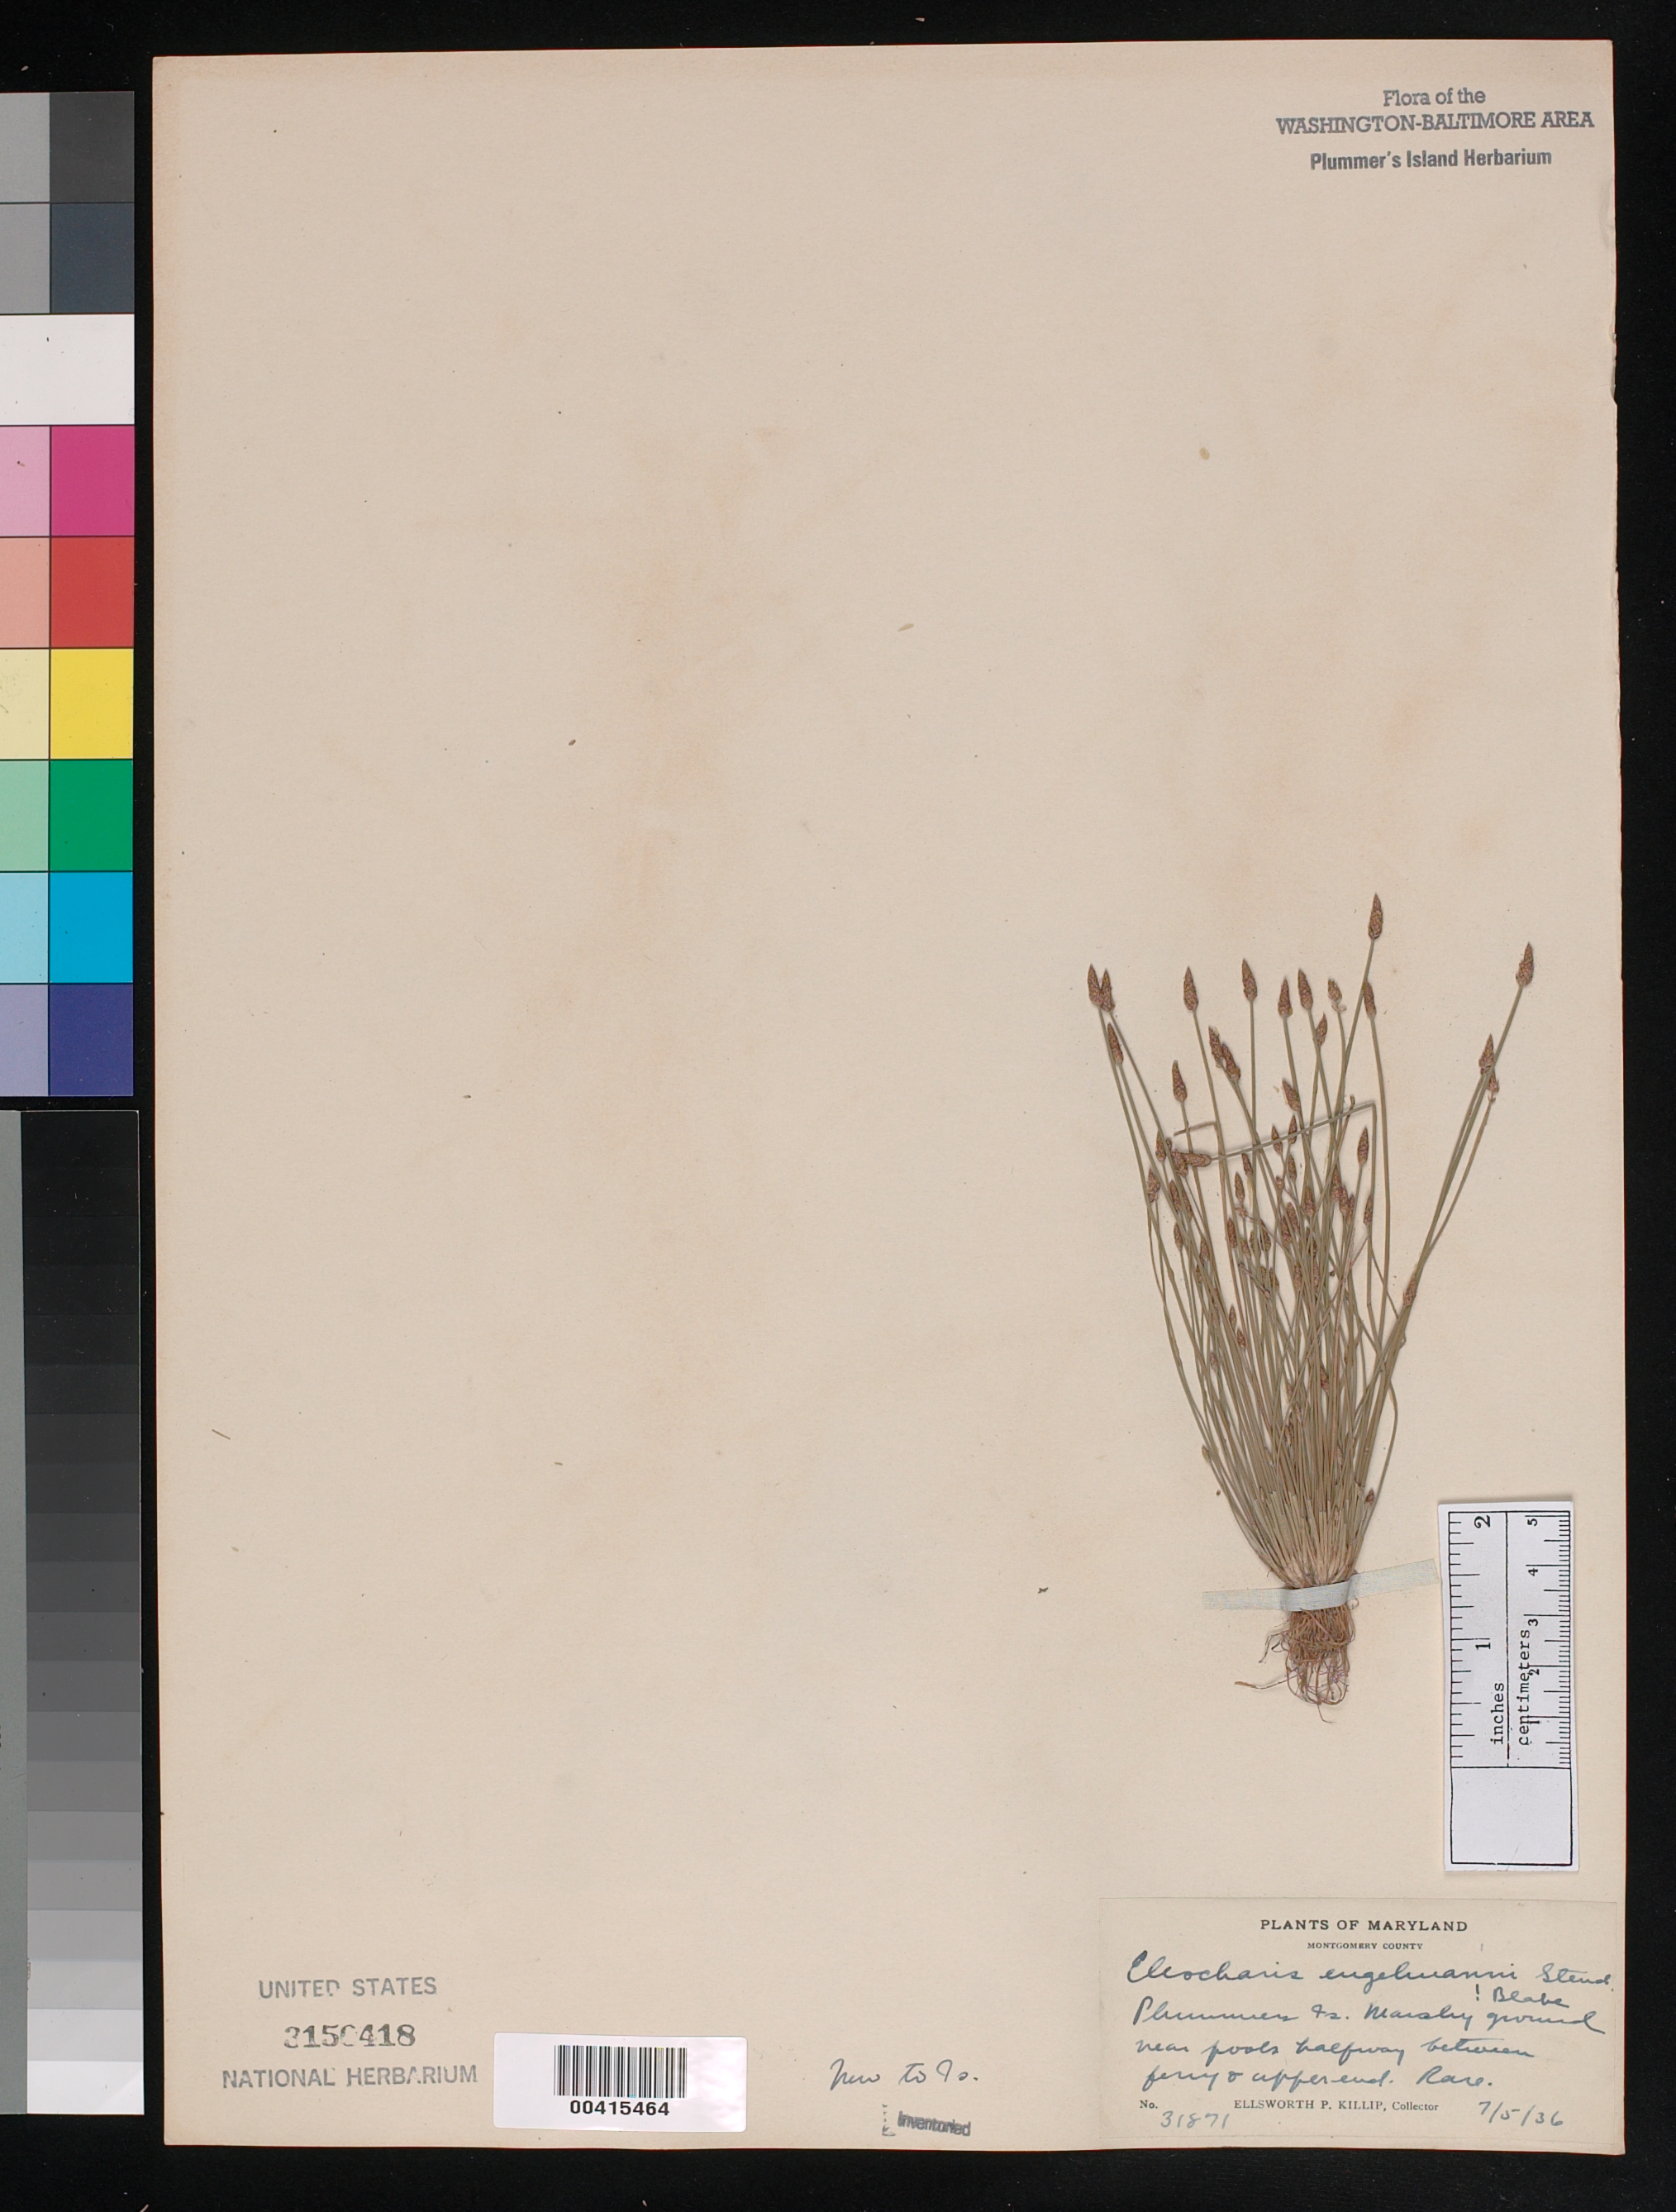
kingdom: Plantae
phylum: Tracheophyta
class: Liliopsida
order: Poales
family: Cyperaceae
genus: Eleocharis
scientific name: Eleocharis engelmannii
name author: Steud.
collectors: E. P. Killip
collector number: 31871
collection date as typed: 05 Jul 1936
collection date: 1936-07-05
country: United States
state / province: Maryland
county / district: Montgomery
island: Plummers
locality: Plummer's Island; near pools halfway between Ferry and Upper End C. & O. Canal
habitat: Marshy ground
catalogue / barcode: US 3150418